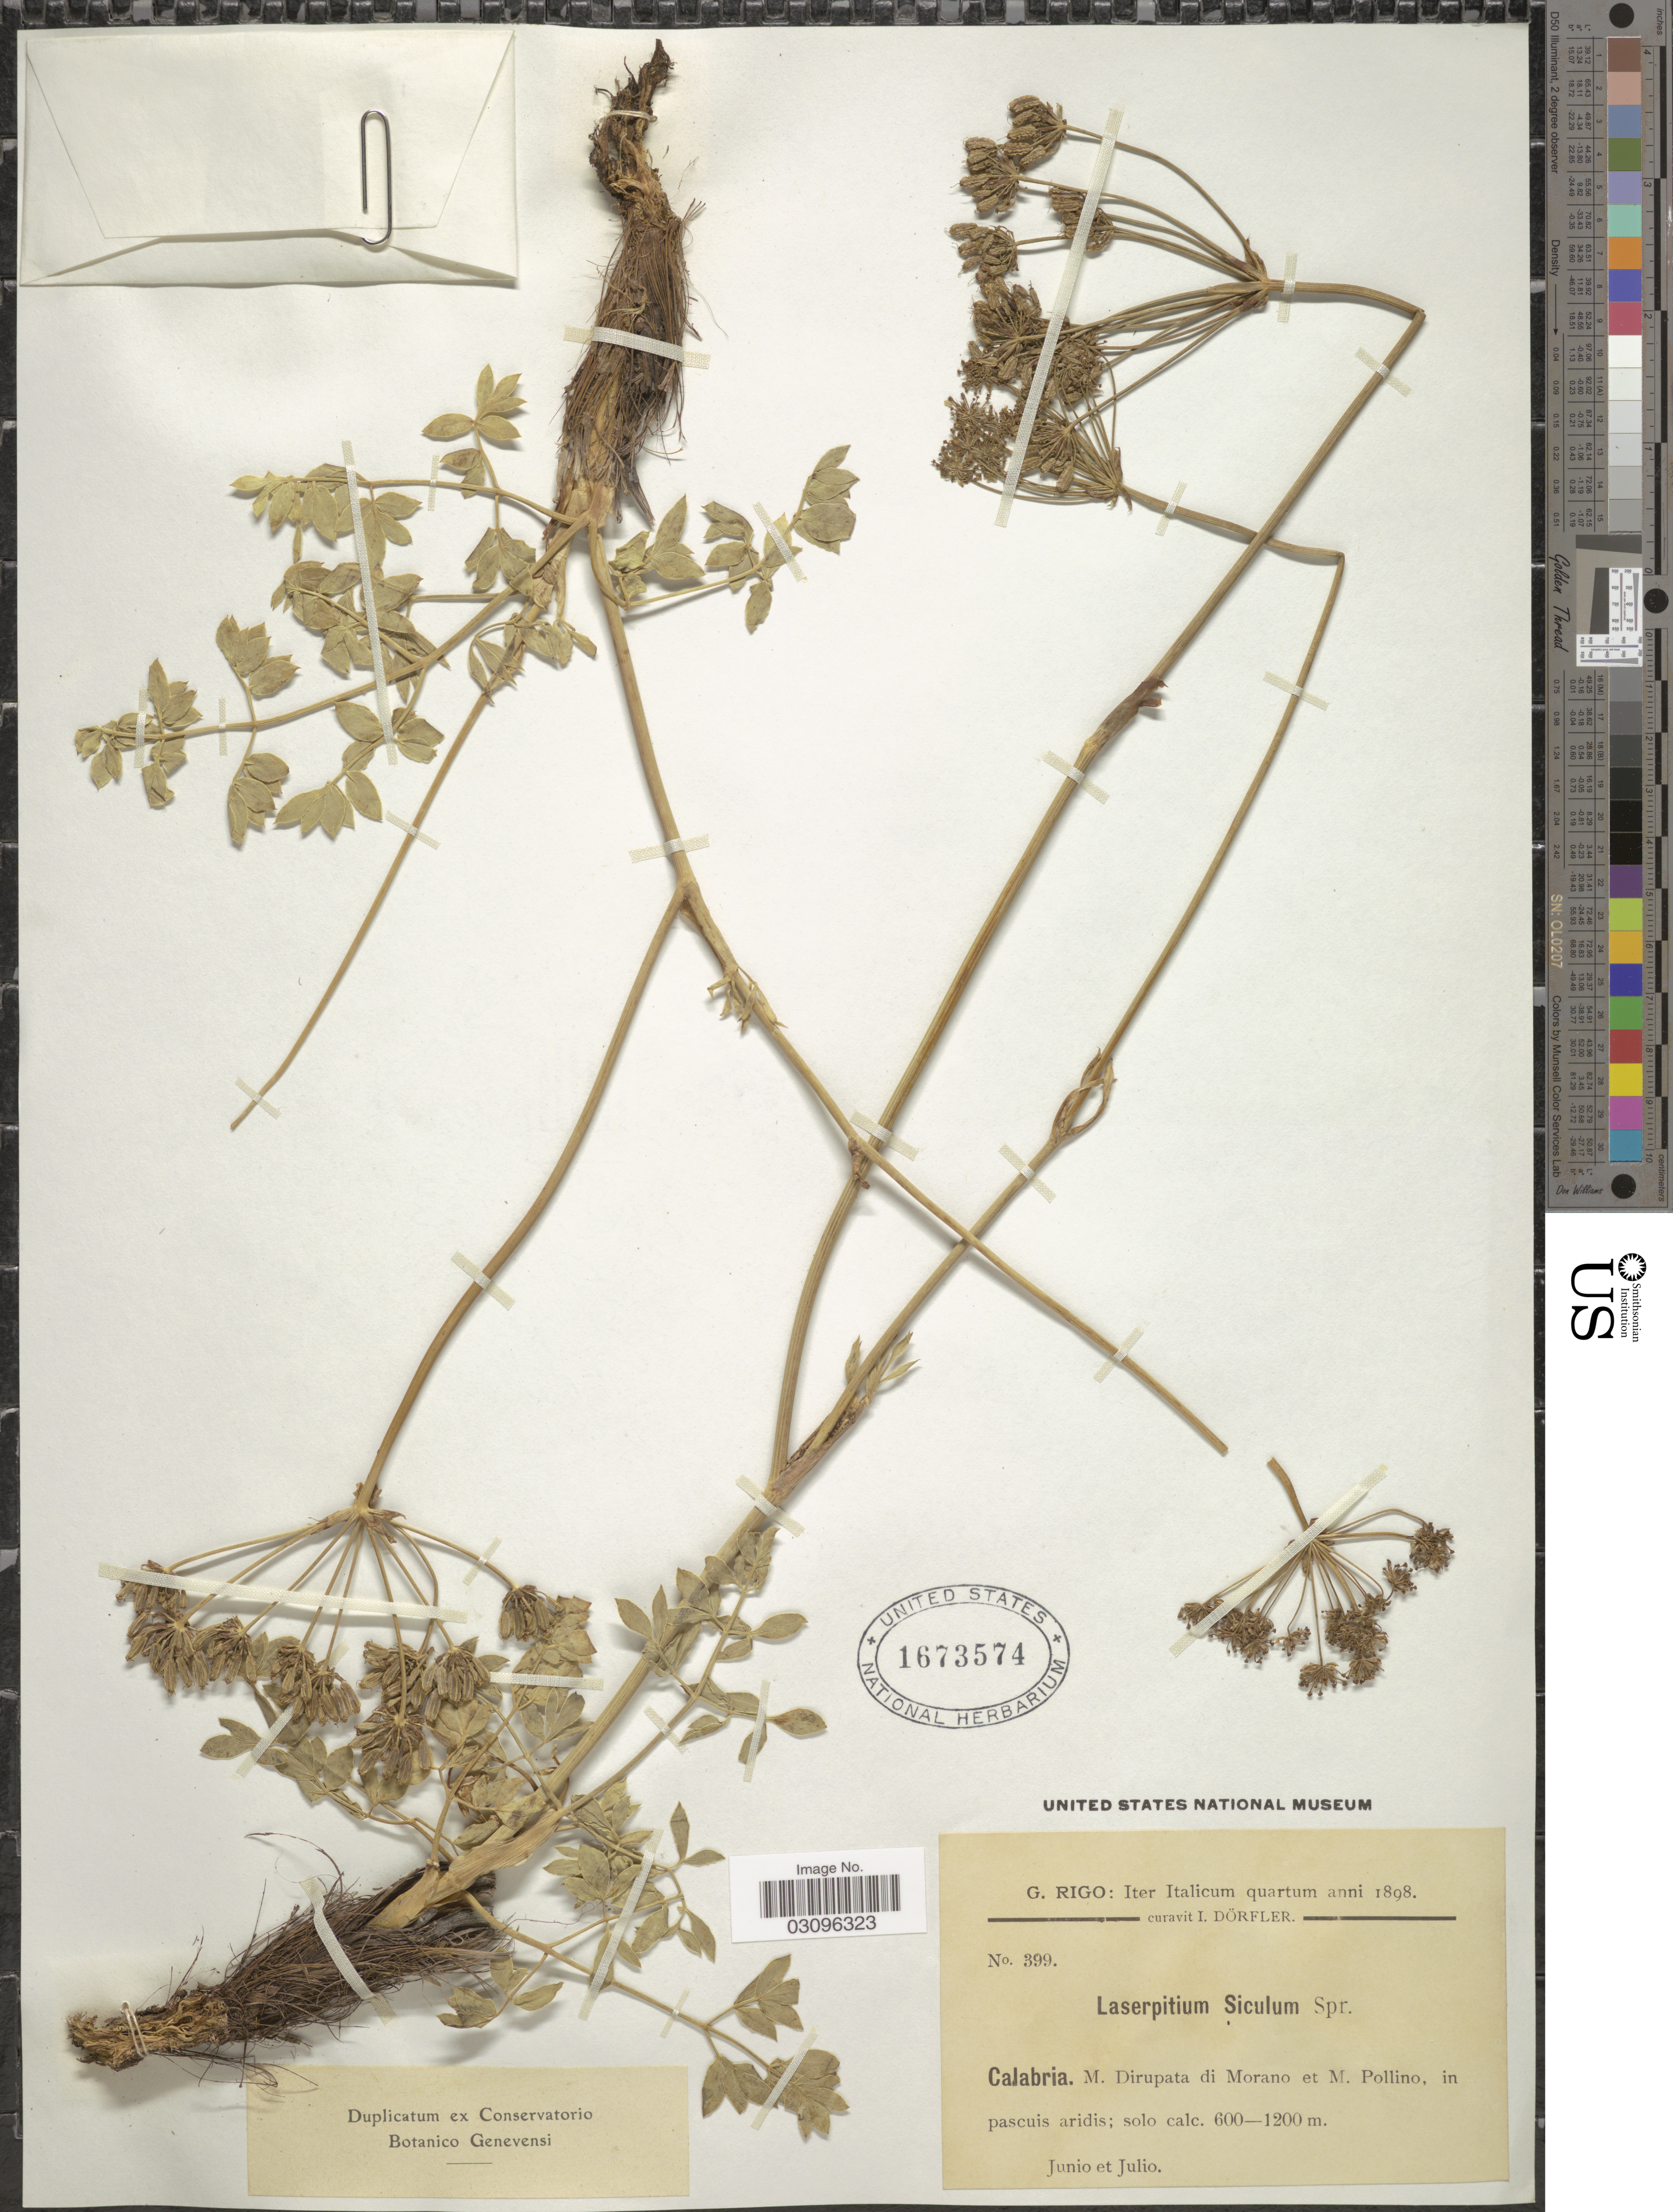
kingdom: Plantae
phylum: Tracheophyta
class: Magnoliopsida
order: Apiales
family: Apiaceae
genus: Laserpitium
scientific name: Laserpitium siculum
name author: Spreng.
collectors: G. Rigo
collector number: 399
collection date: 1898-06/1898-07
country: Italy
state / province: Calabria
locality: M. Dirupata di Morano et M. Pollino, in pascuis aridis.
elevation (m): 600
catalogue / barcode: US 1673574